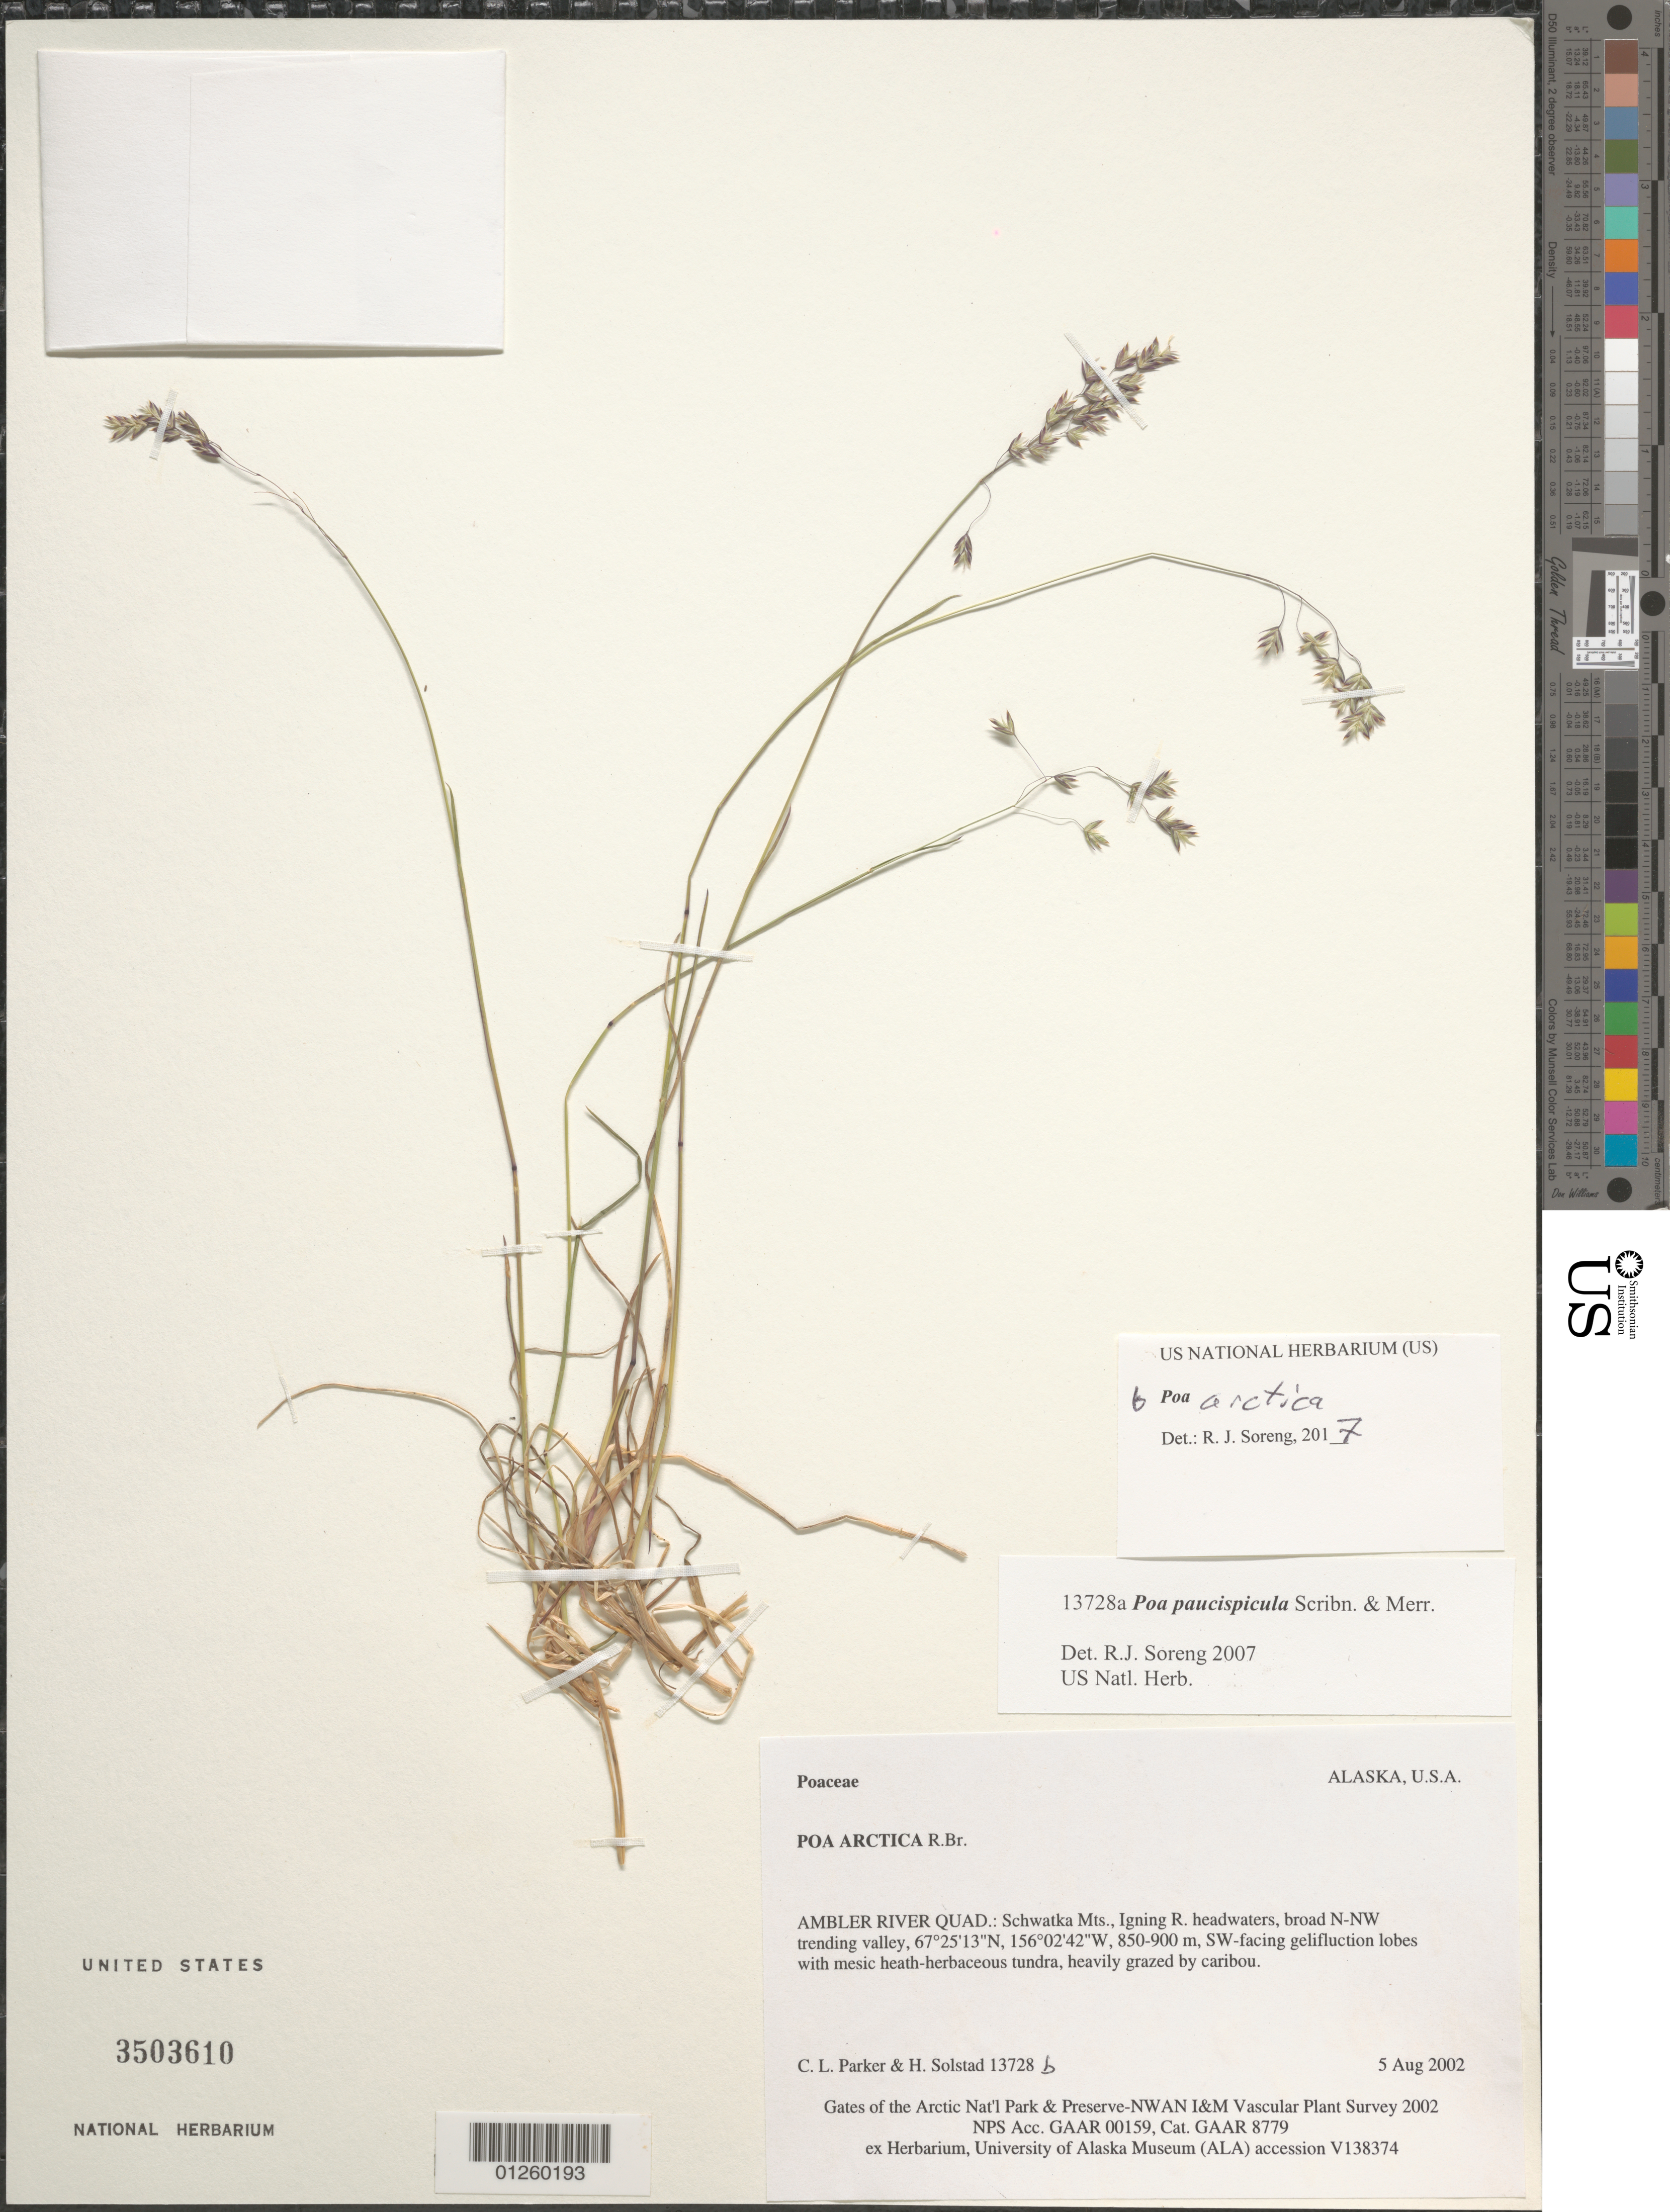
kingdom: Plantae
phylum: Tracheophyta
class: Liliopsida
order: Poales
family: Poaceae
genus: Poa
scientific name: Poa arctica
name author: R. Br.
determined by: Soreng, Robert J., Research Associate (BOT), Smithsonian Institution - National Museum of Natural History (UNITED STATES)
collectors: C. L. Parker & H. Solstad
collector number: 13728-b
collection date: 2002-08-05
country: United States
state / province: Alaska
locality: Ambler River Quad: Schwatka Mts., Igning R. headwaters, broad N-NW trending valley, SW-facing gelifluction lobes with mesci heath-herbaceous tundra.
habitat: heavily grazed by caribou.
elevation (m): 850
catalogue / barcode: US 3503610